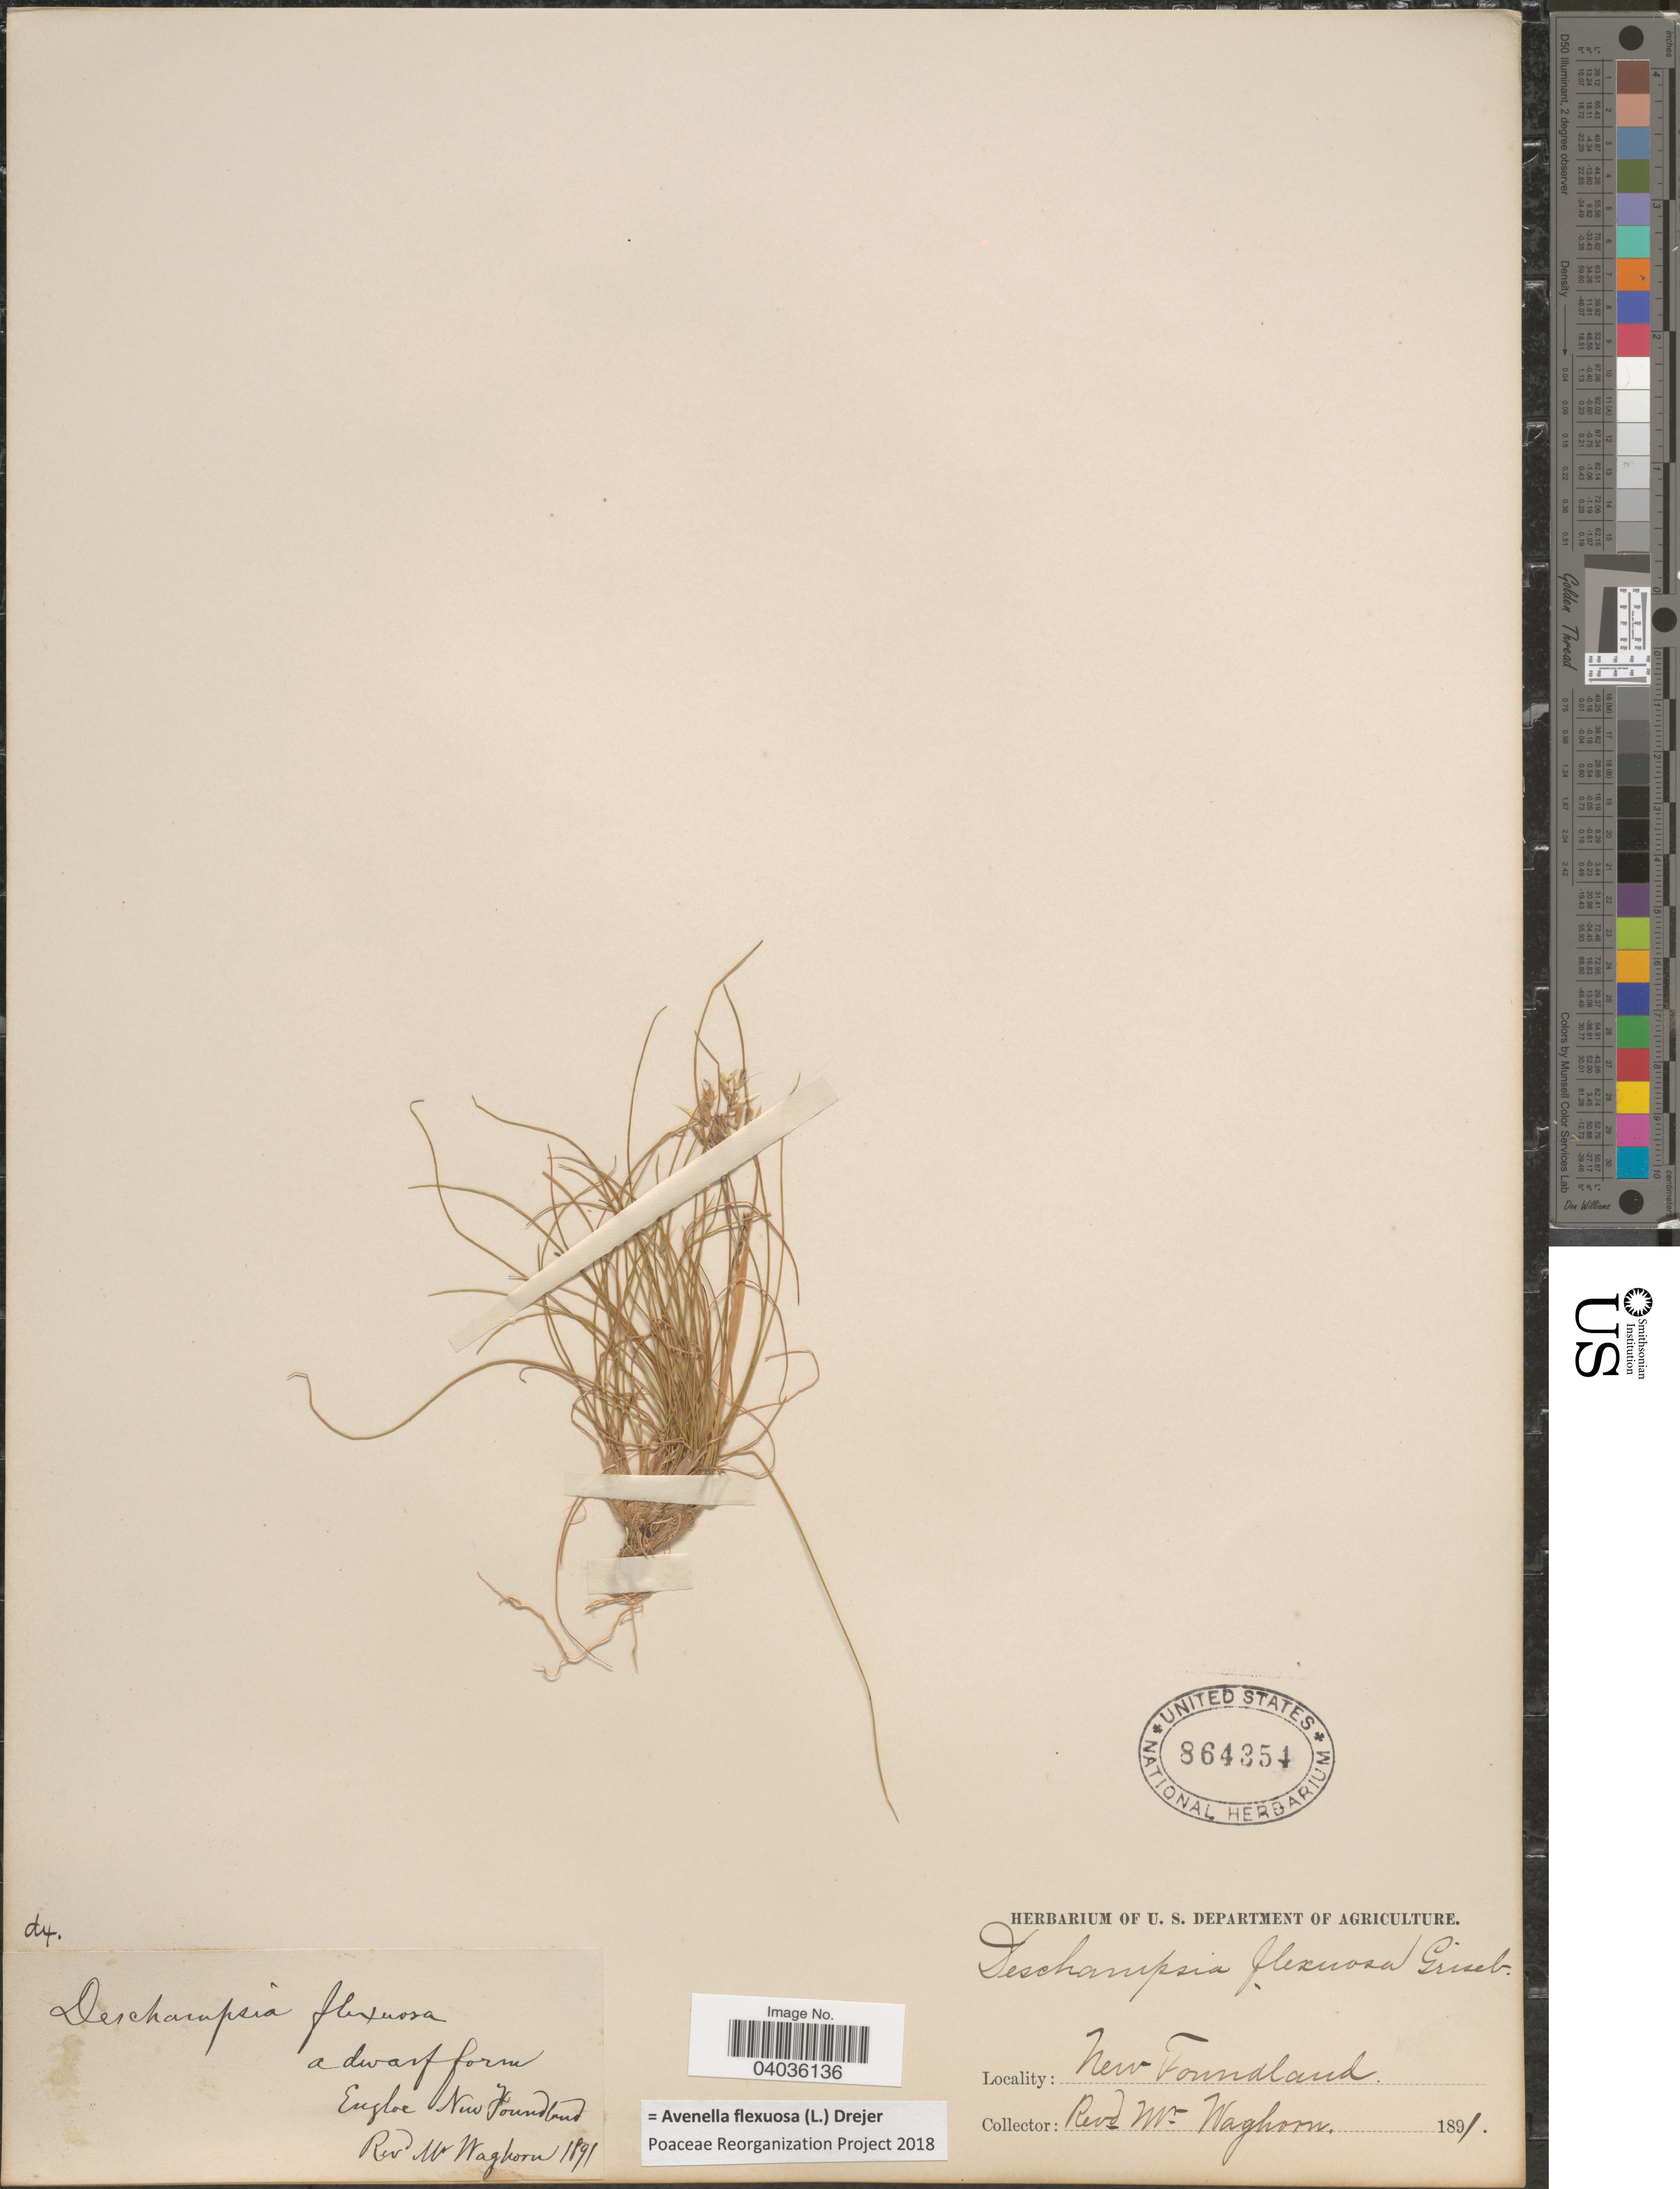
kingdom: Plantae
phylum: Tracheophyta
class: Liliopsida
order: Poales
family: Poaceae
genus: Avenella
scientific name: Avenella flexuosa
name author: (L.) Drejer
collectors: Waghorn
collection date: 1891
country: Canada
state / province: Newfoundland and Labrador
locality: Engloe.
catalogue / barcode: US 864354